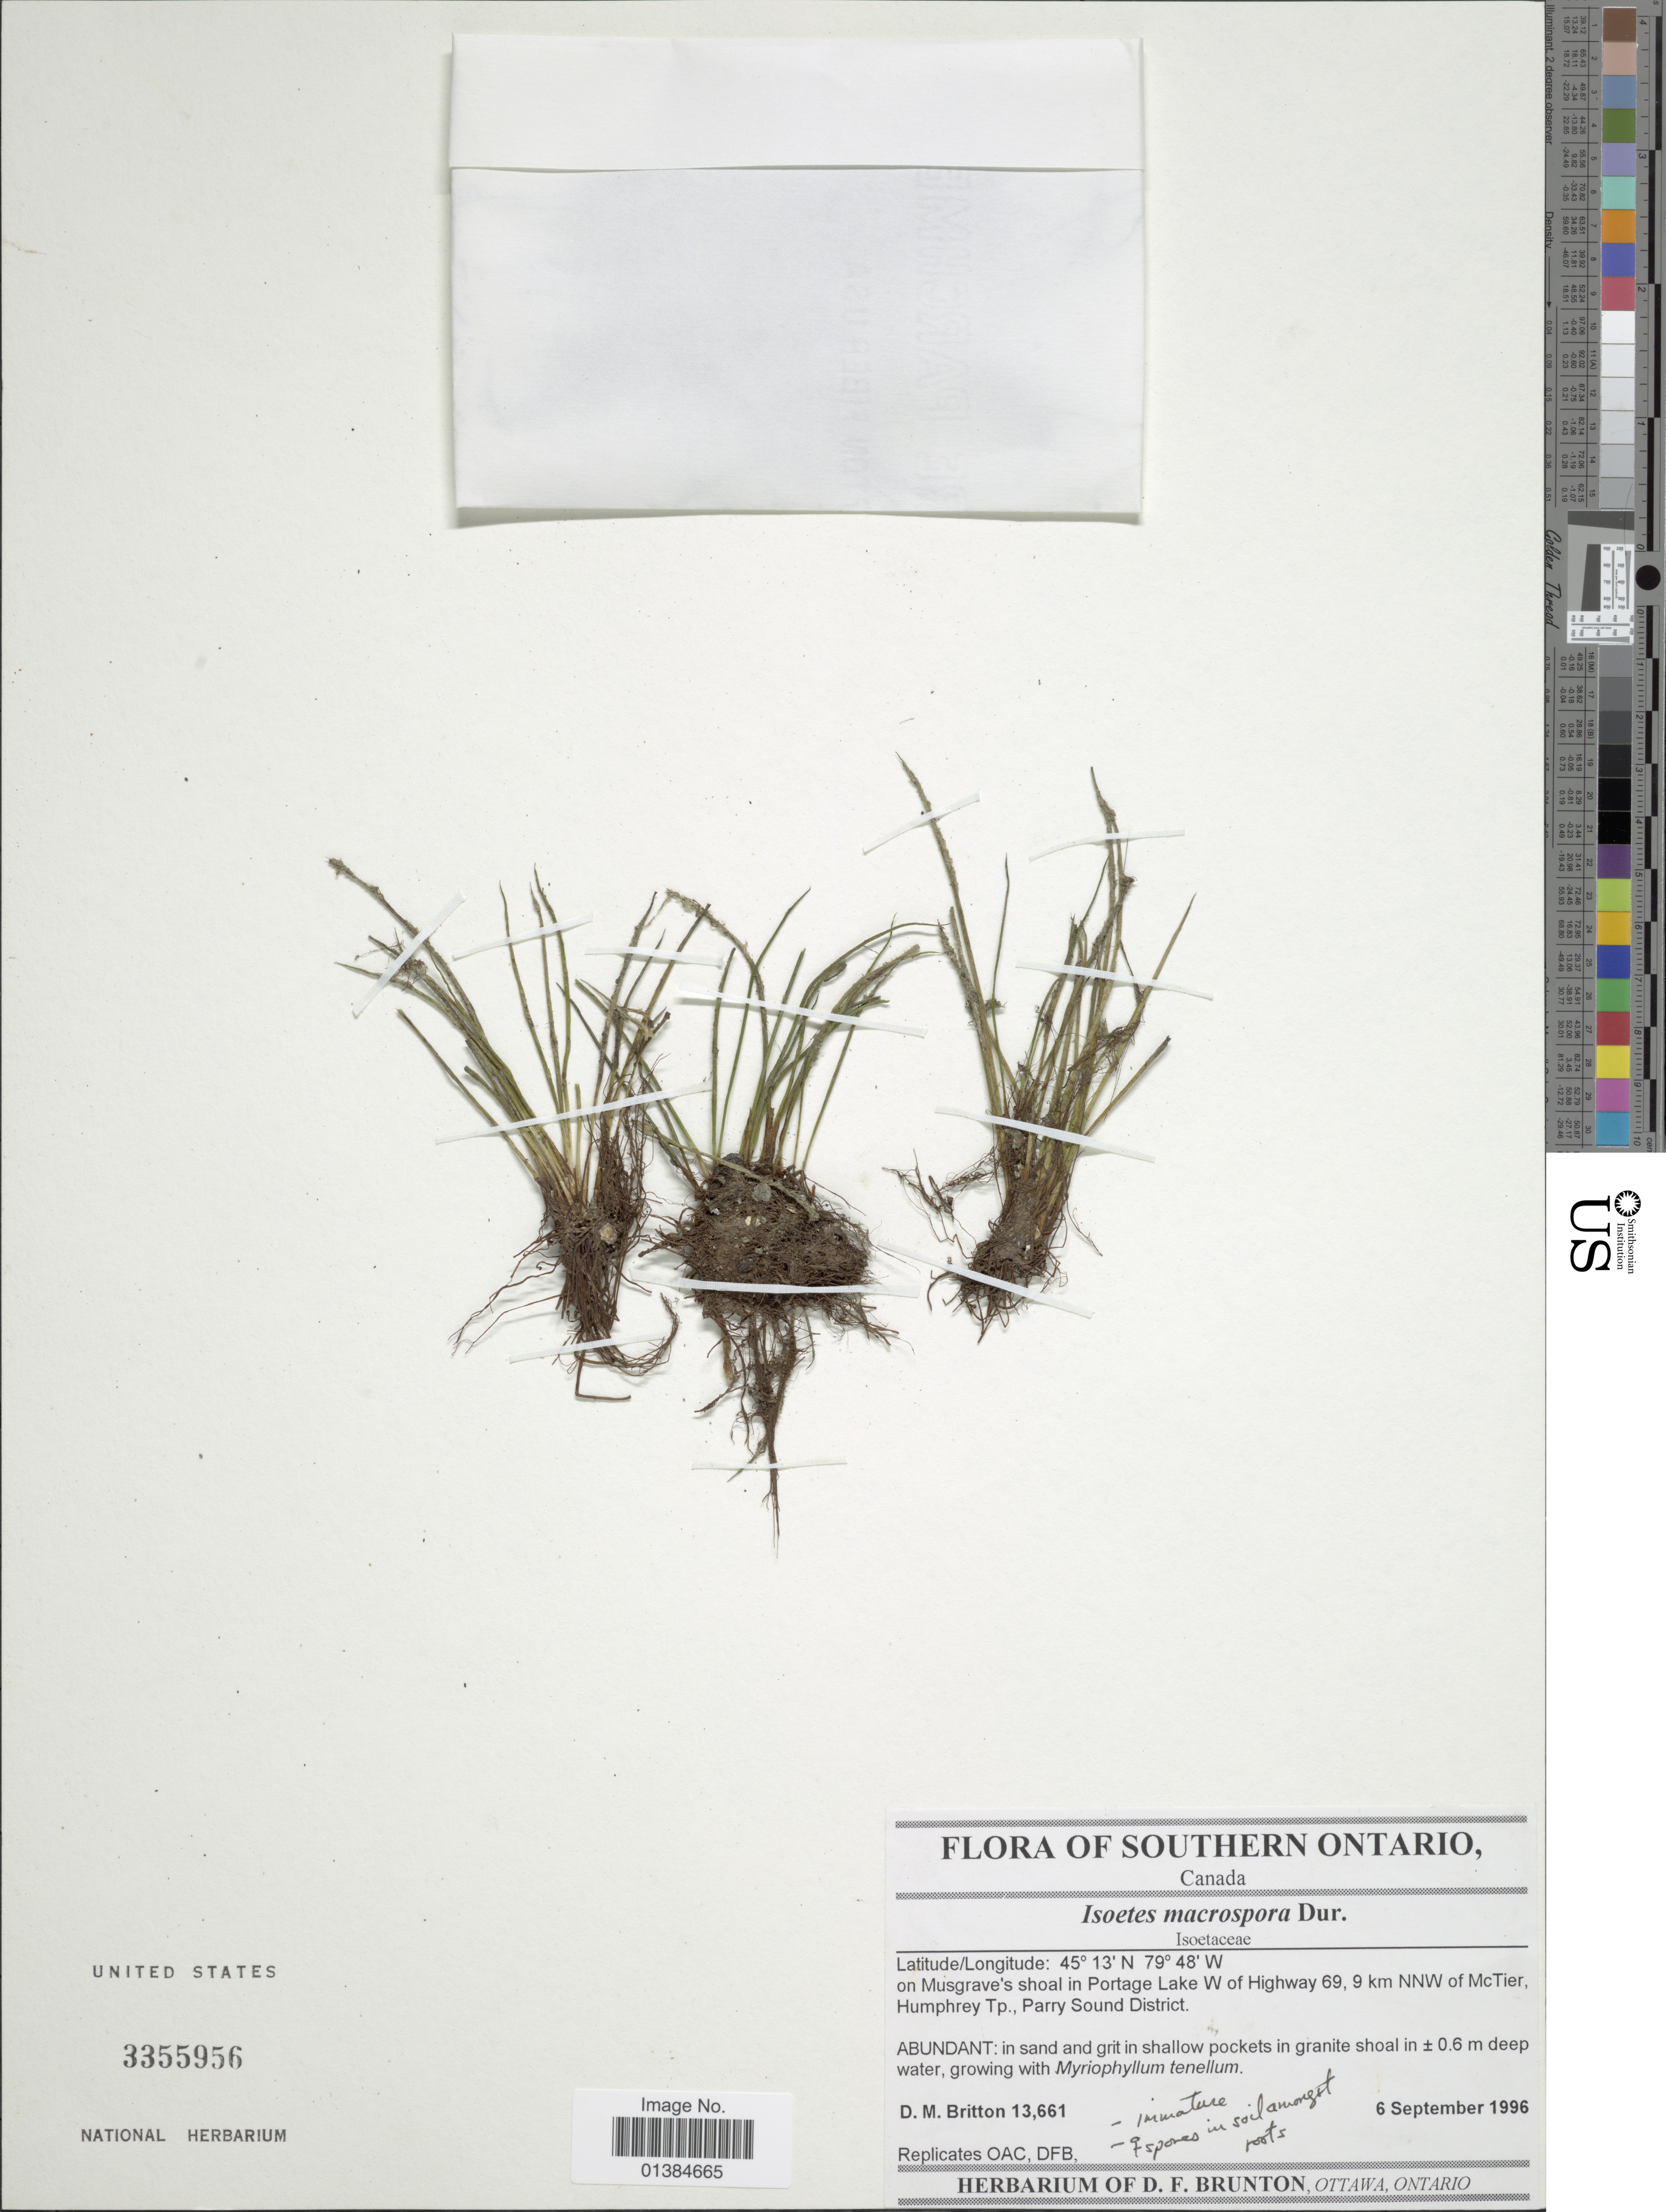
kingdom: Plantae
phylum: Tracheophyta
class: Lycopodiopsida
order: Isoetales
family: Isoetaceae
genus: Isoetes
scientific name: Isoetes macrospora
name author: Durieu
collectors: D. M. Britton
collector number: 13661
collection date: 1996-09-06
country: Canada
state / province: Ontario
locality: Southern Ontario. On Musgrave's schoal in Portage Lake W of Highway 69, 9 km NNW of McTier, Humphrey Tp., Parry Sound District.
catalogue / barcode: US 3355956